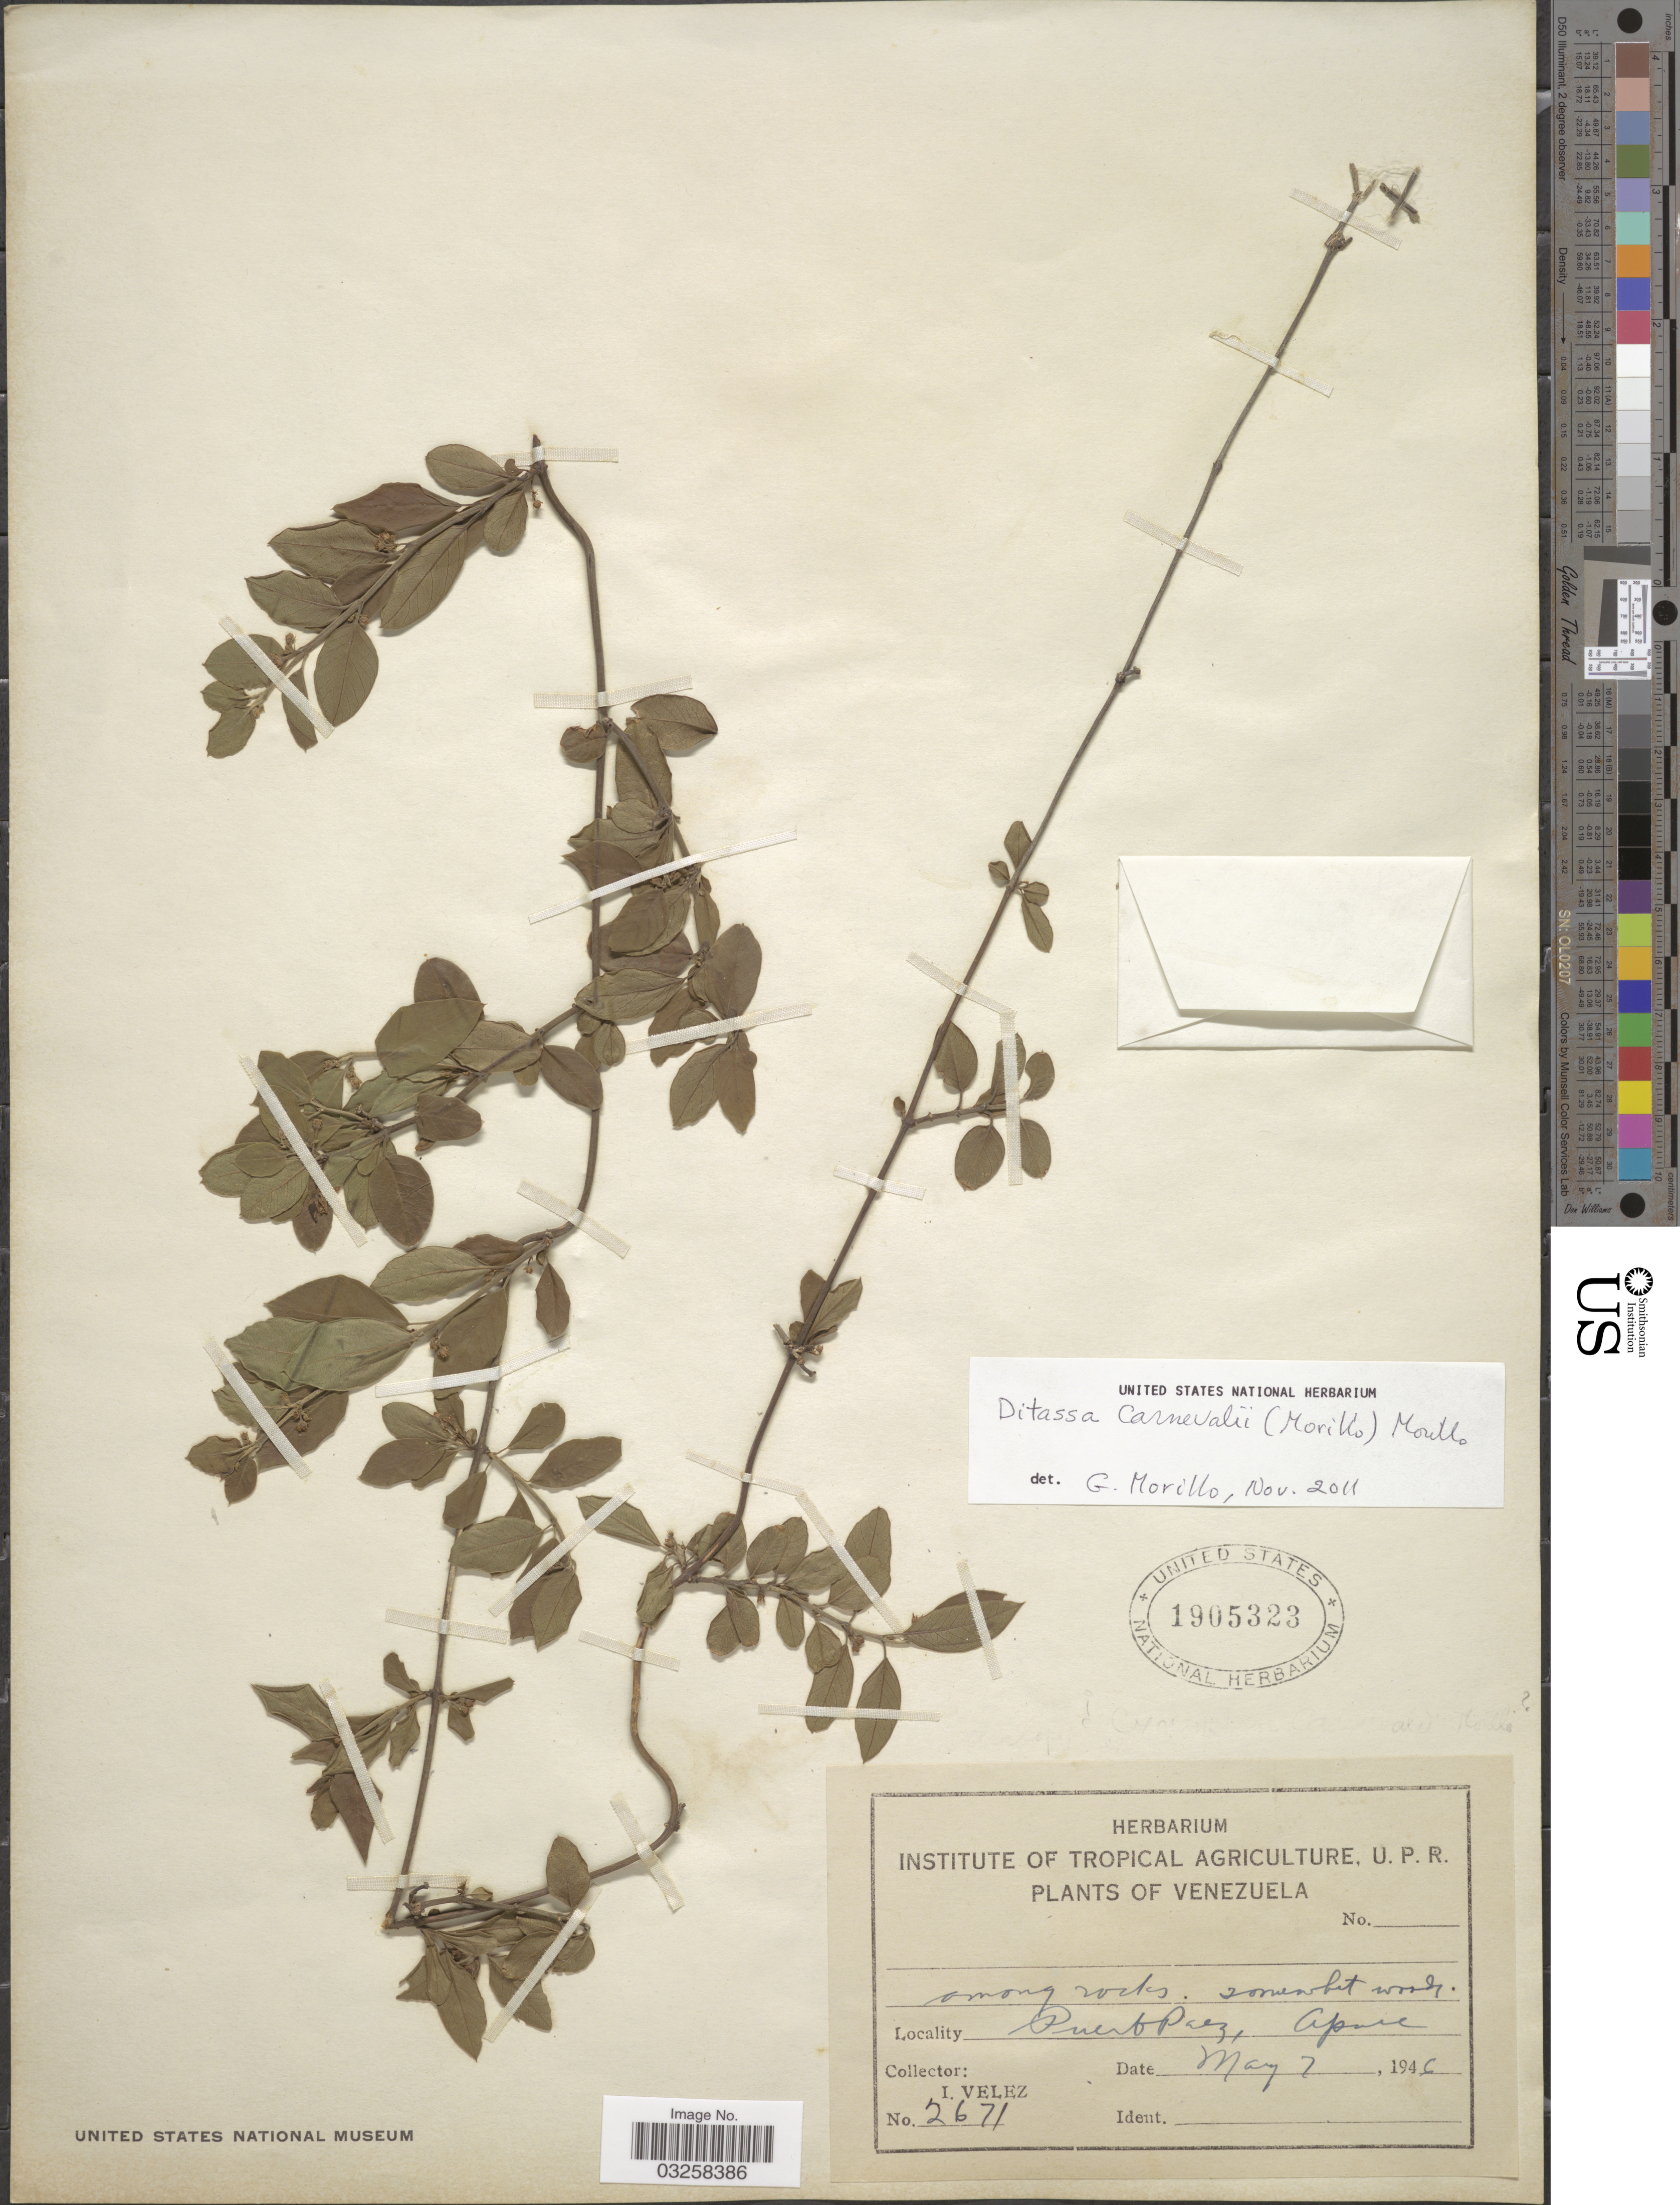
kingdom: Plantae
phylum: Tracheophyta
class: Magnoliopsida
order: Gentianales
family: Apocynaceae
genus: Ditassa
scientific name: Ditassa carnevalii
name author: (Morillo) Morillo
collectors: I. Velez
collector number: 2671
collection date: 1946-05-07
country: Venezuela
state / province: Apure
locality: Puerto Paez.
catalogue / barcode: US 1905323